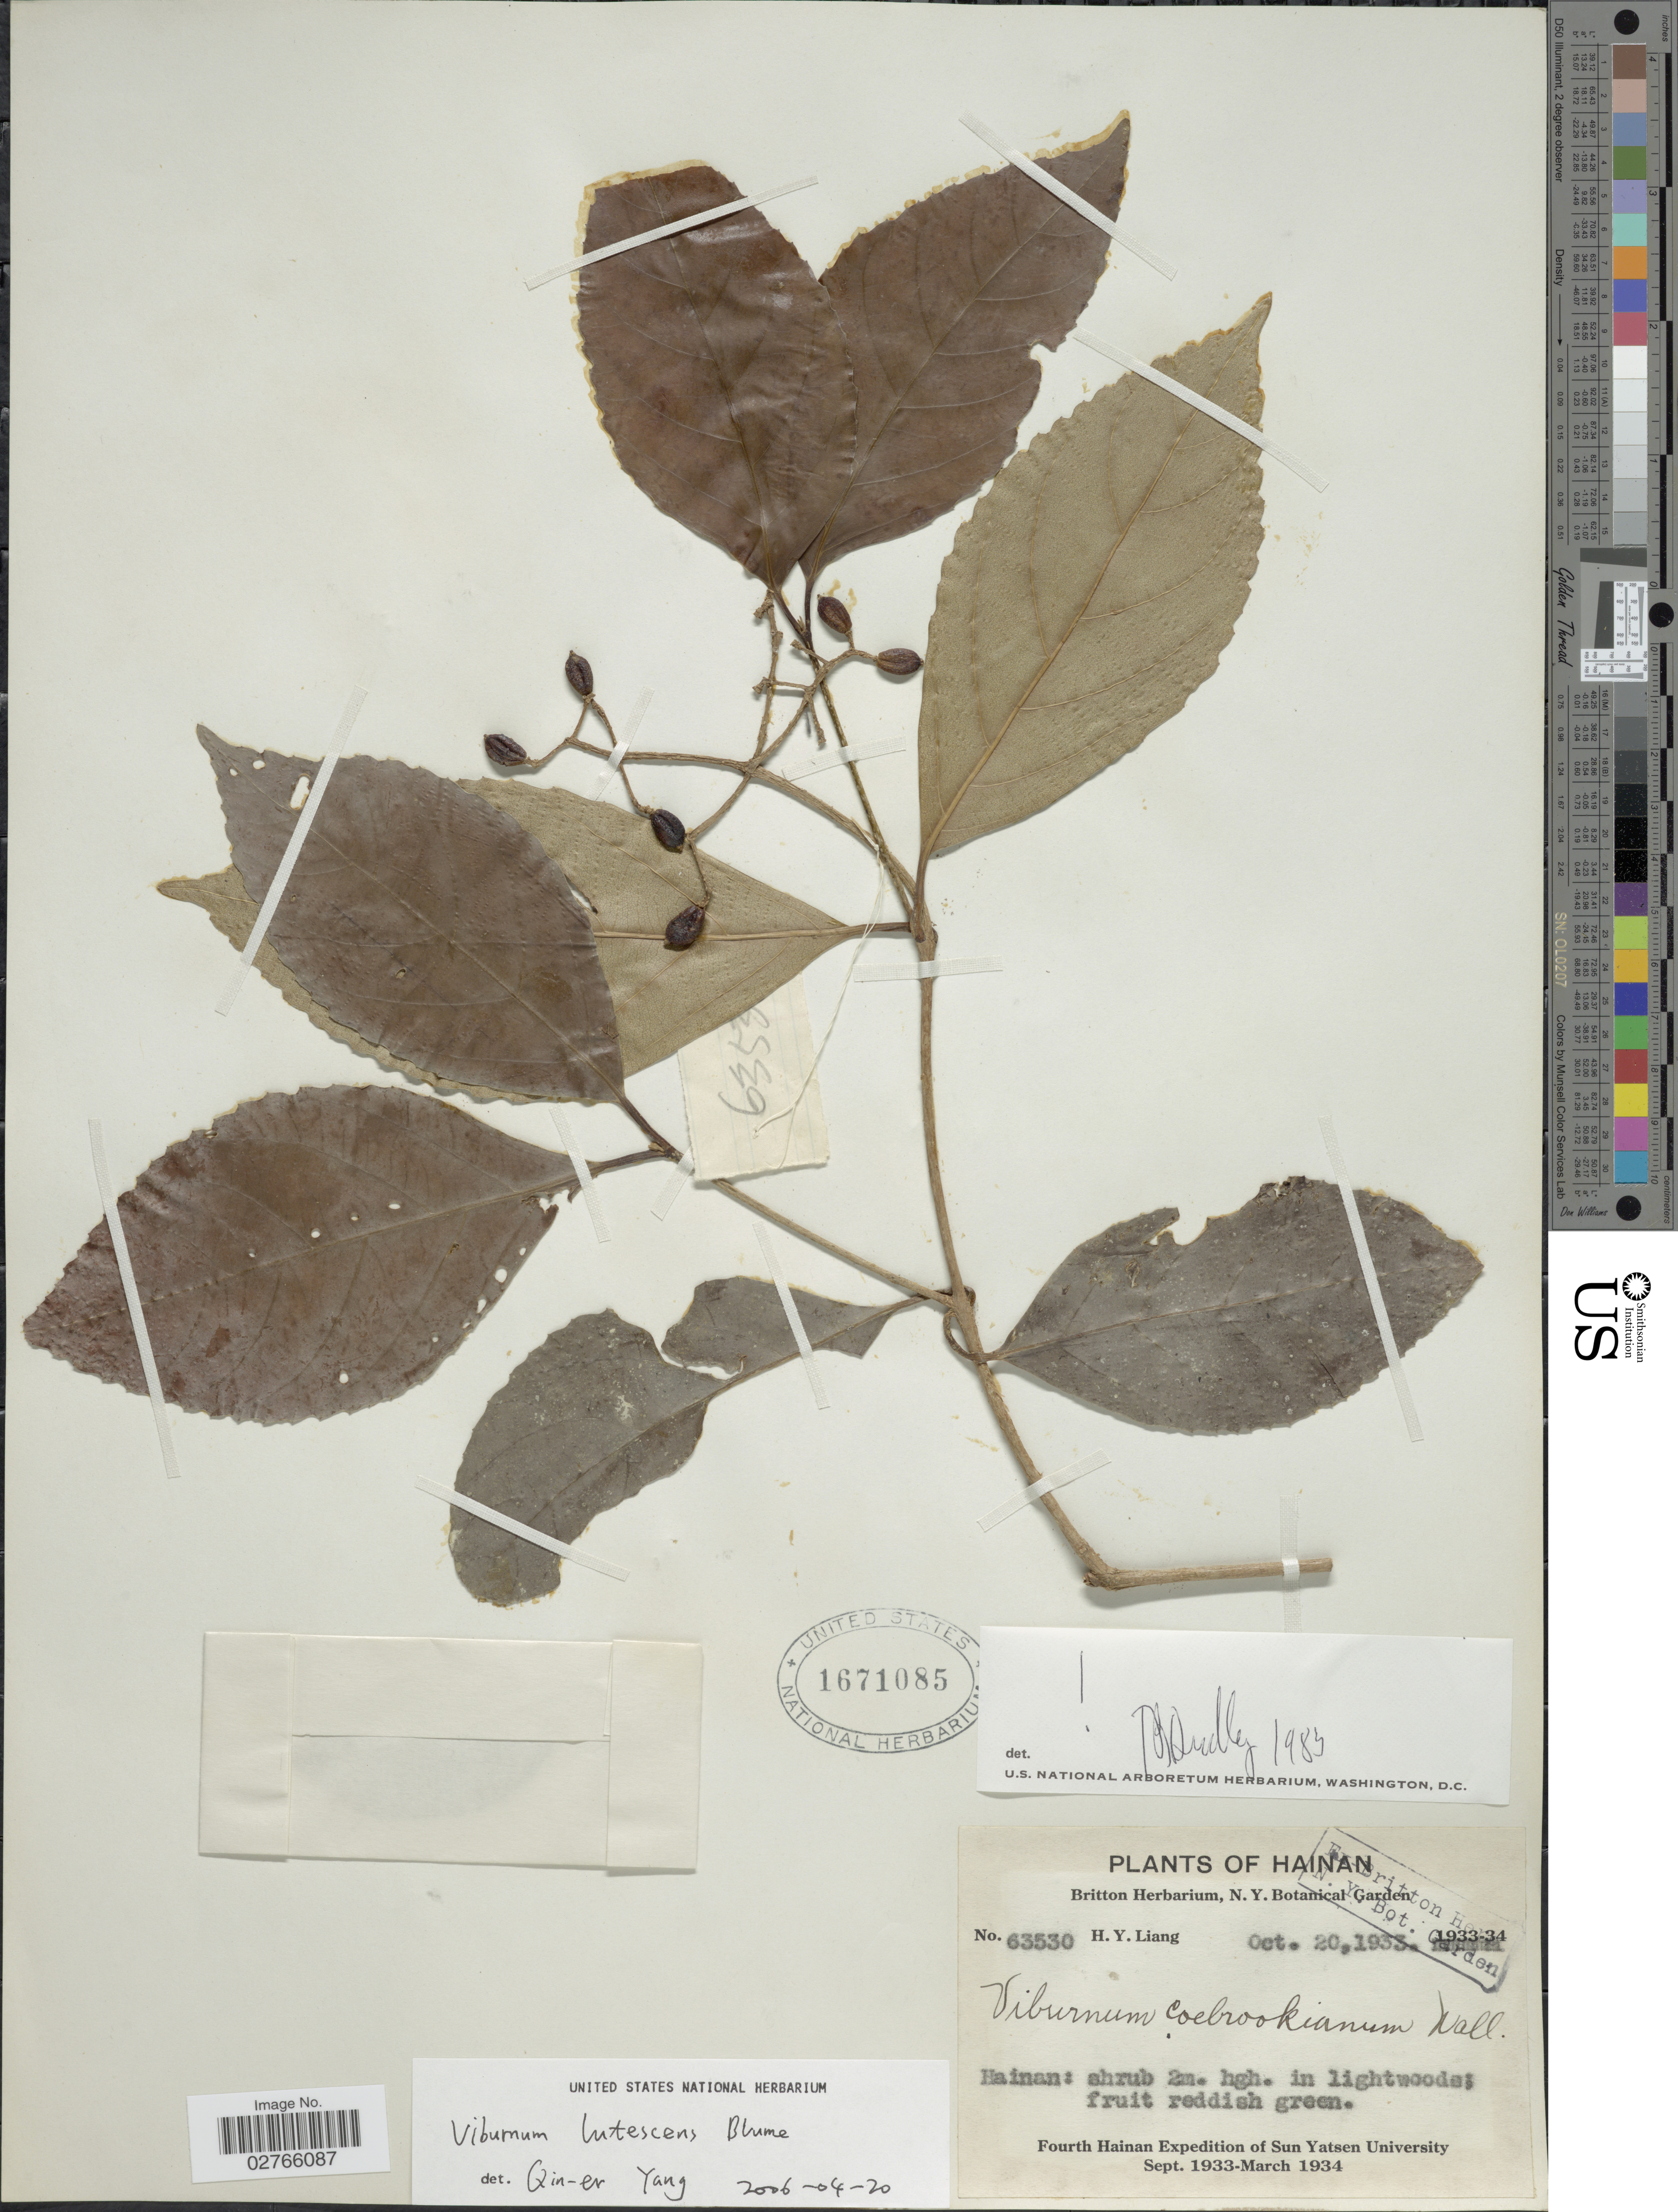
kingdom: Plantae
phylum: Tracheophyta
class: Magnoliopsida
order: Dipsacales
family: Viburnaceae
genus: Viburnum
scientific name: Viburnum lutescens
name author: Blume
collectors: H. Y. Liang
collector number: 63530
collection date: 1933-10-20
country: China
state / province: Hainan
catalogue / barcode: US 1671085